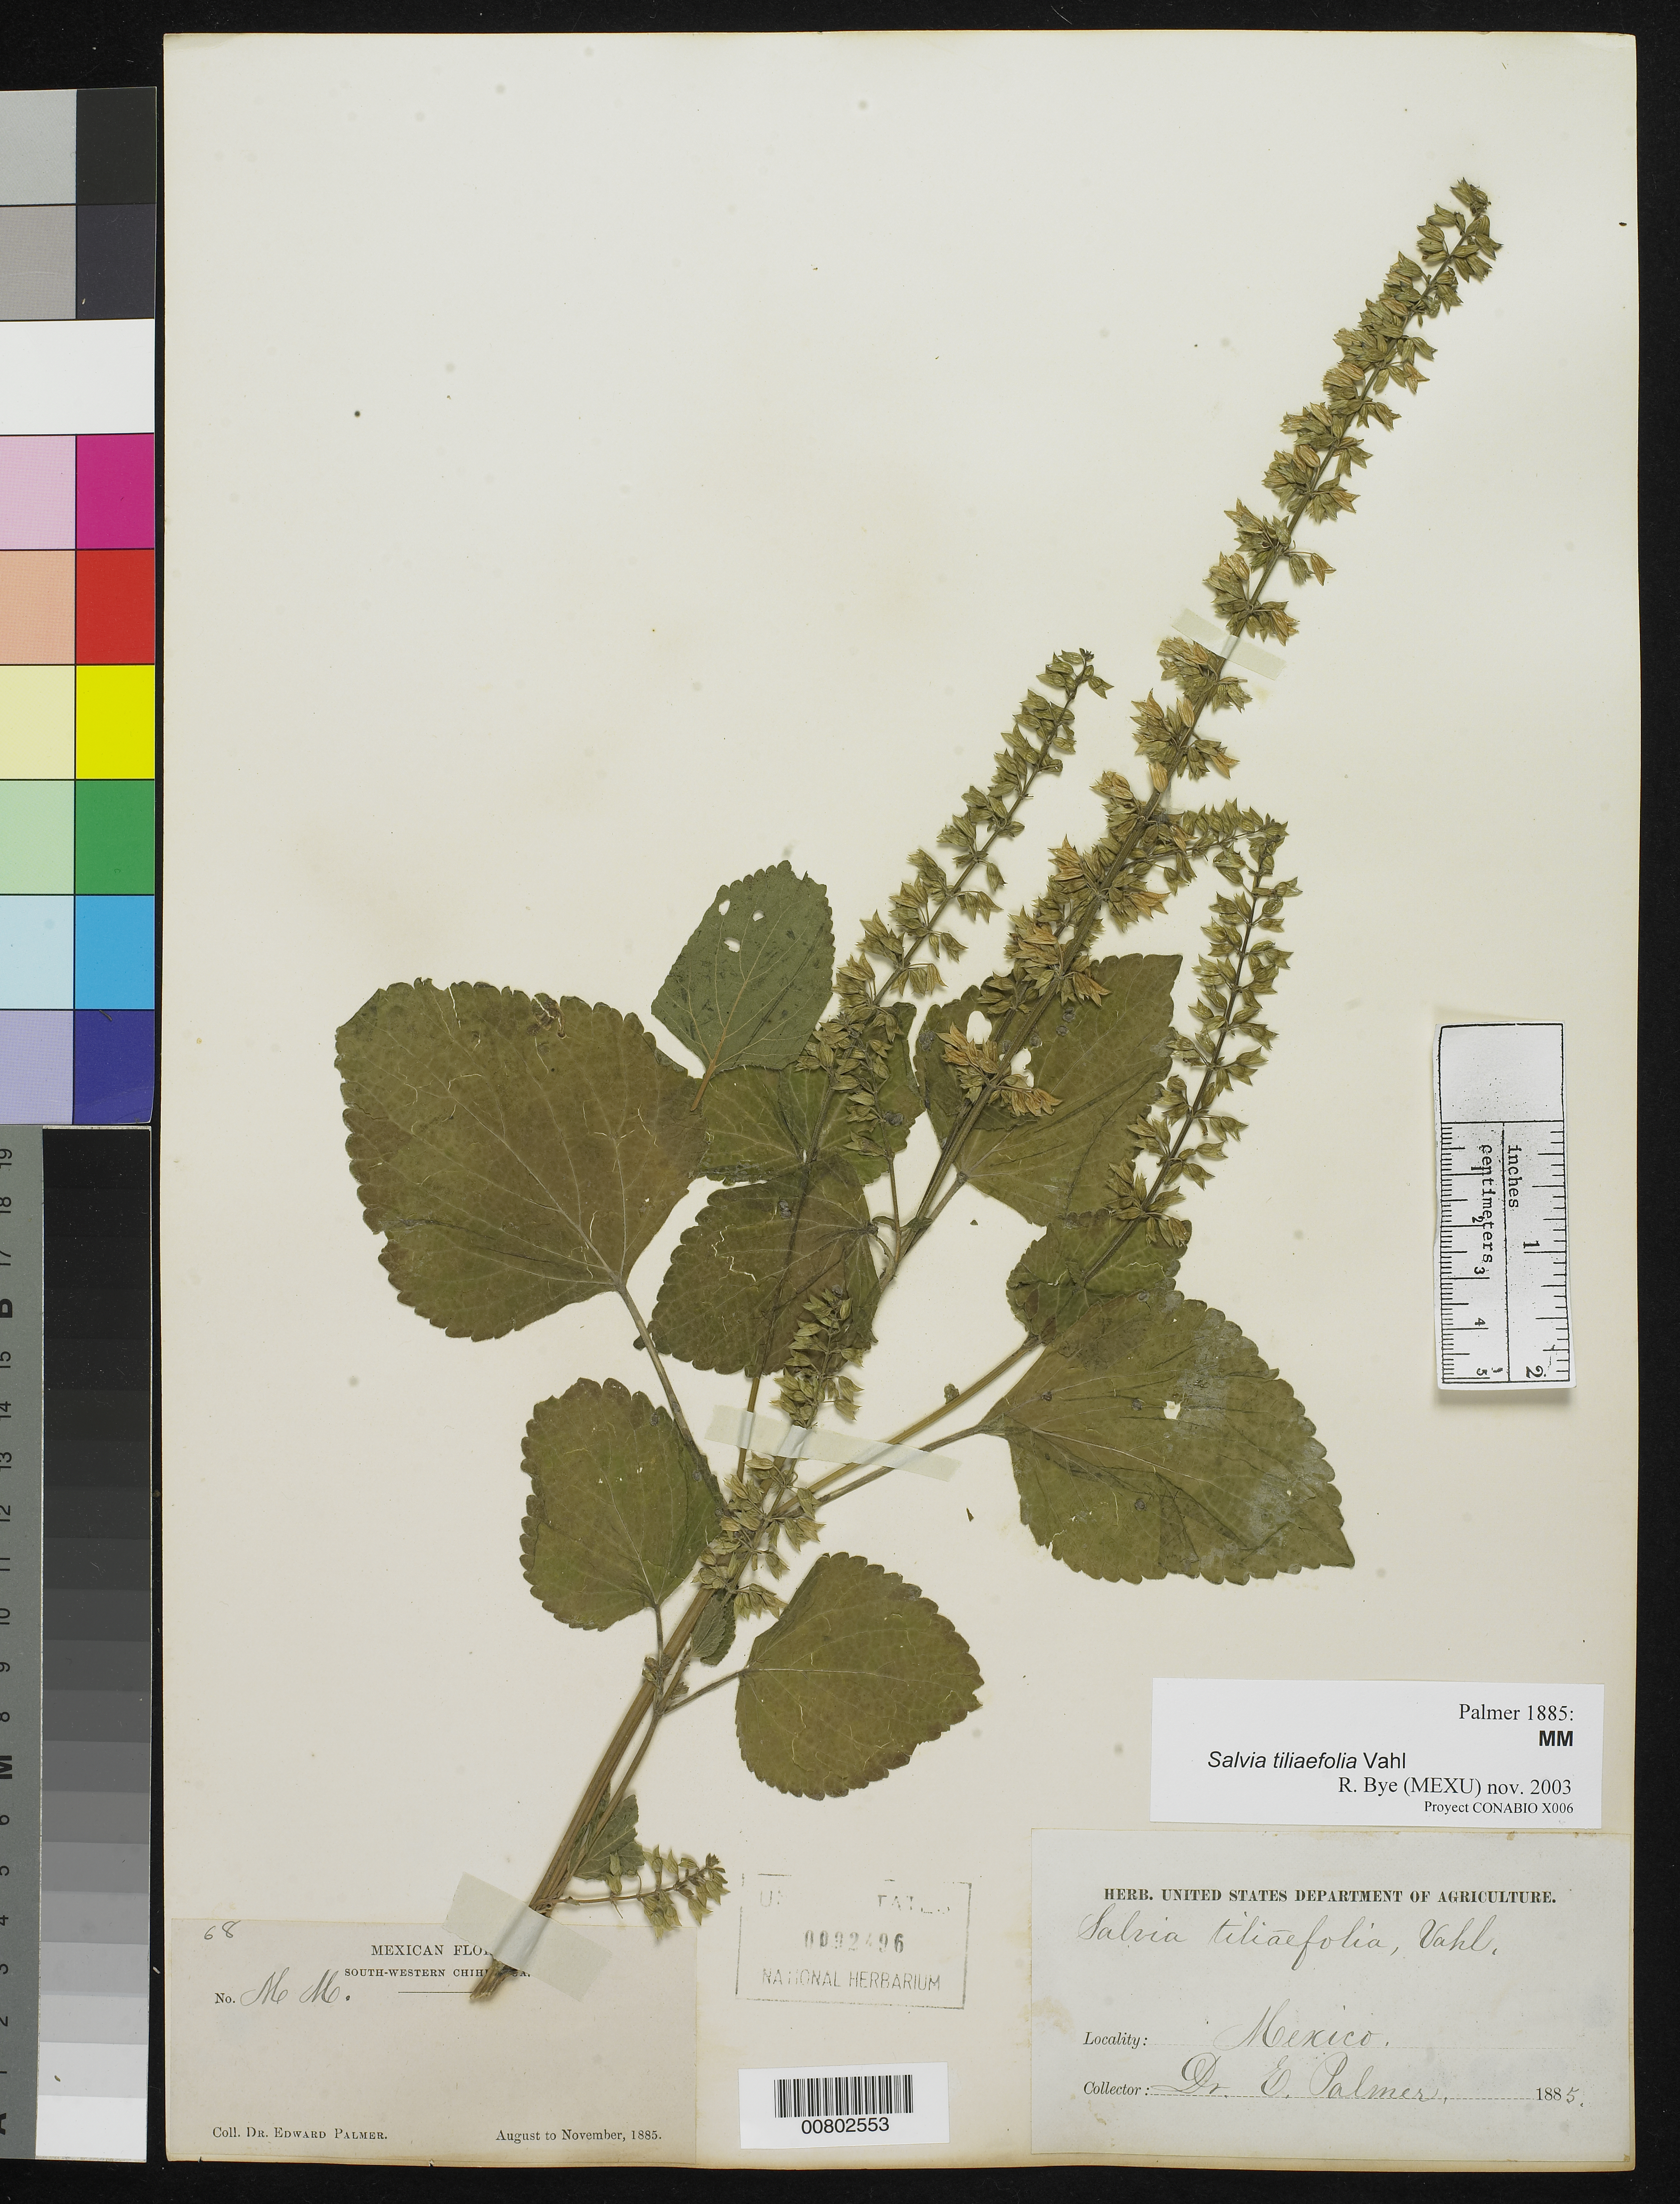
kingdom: Plantae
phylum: Tracheophyta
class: Magnoliopsida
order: Lamiales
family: Lamiaceae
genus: Salvia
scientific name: Salvia tiliaefolia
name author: Vahl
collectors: E. Palmer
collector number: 68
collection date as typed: Aug 1885 to -- Nov 1885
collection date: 1885-08/1885-11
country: Mexico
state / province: Chihuahua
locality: MM SW Chihuahua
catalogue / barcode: US 92496